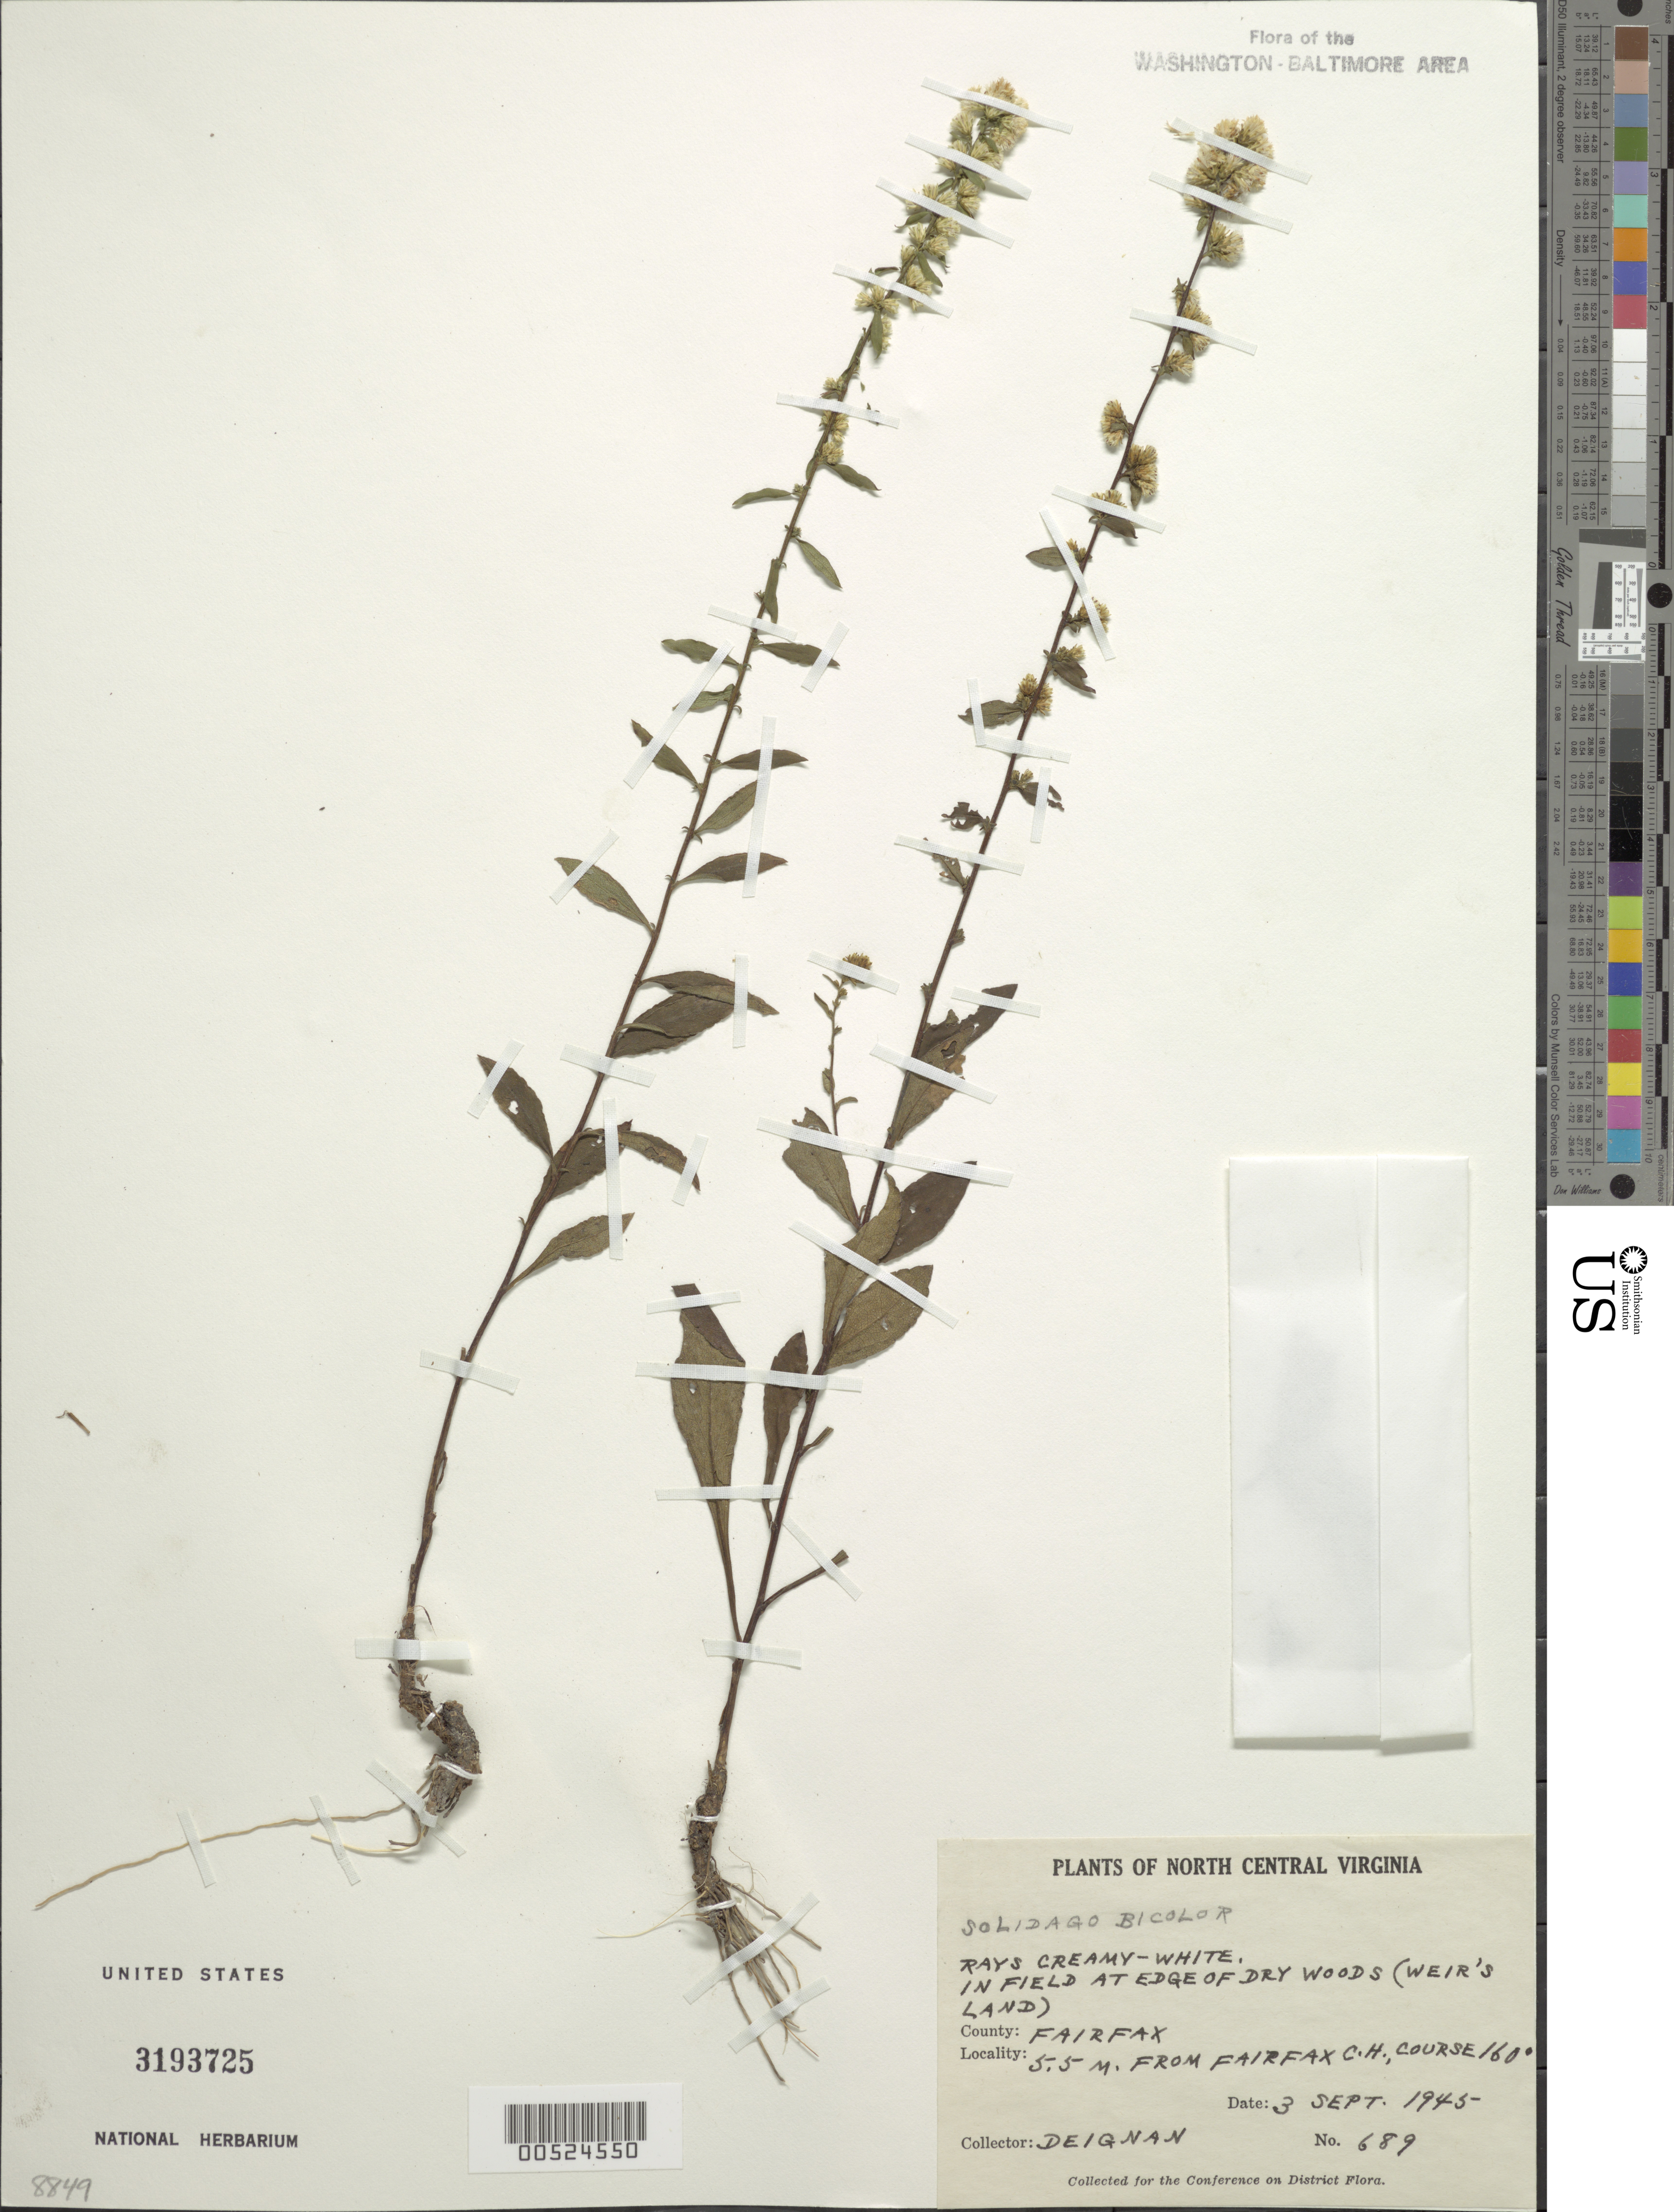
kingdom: Plantae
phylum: Tracheophyta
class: Magnoliopsida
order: Asterales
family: Asteraceae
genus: Solidago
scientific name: Solidago bicolor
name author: L.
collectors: H. Deignan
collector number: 689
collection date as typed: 03 Sep 1945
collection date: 1945-09-03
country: United States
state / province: Virginia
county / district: Fairfax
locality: Fairfax Courthouse, 5.5 mi. from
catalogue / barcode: US 3193725